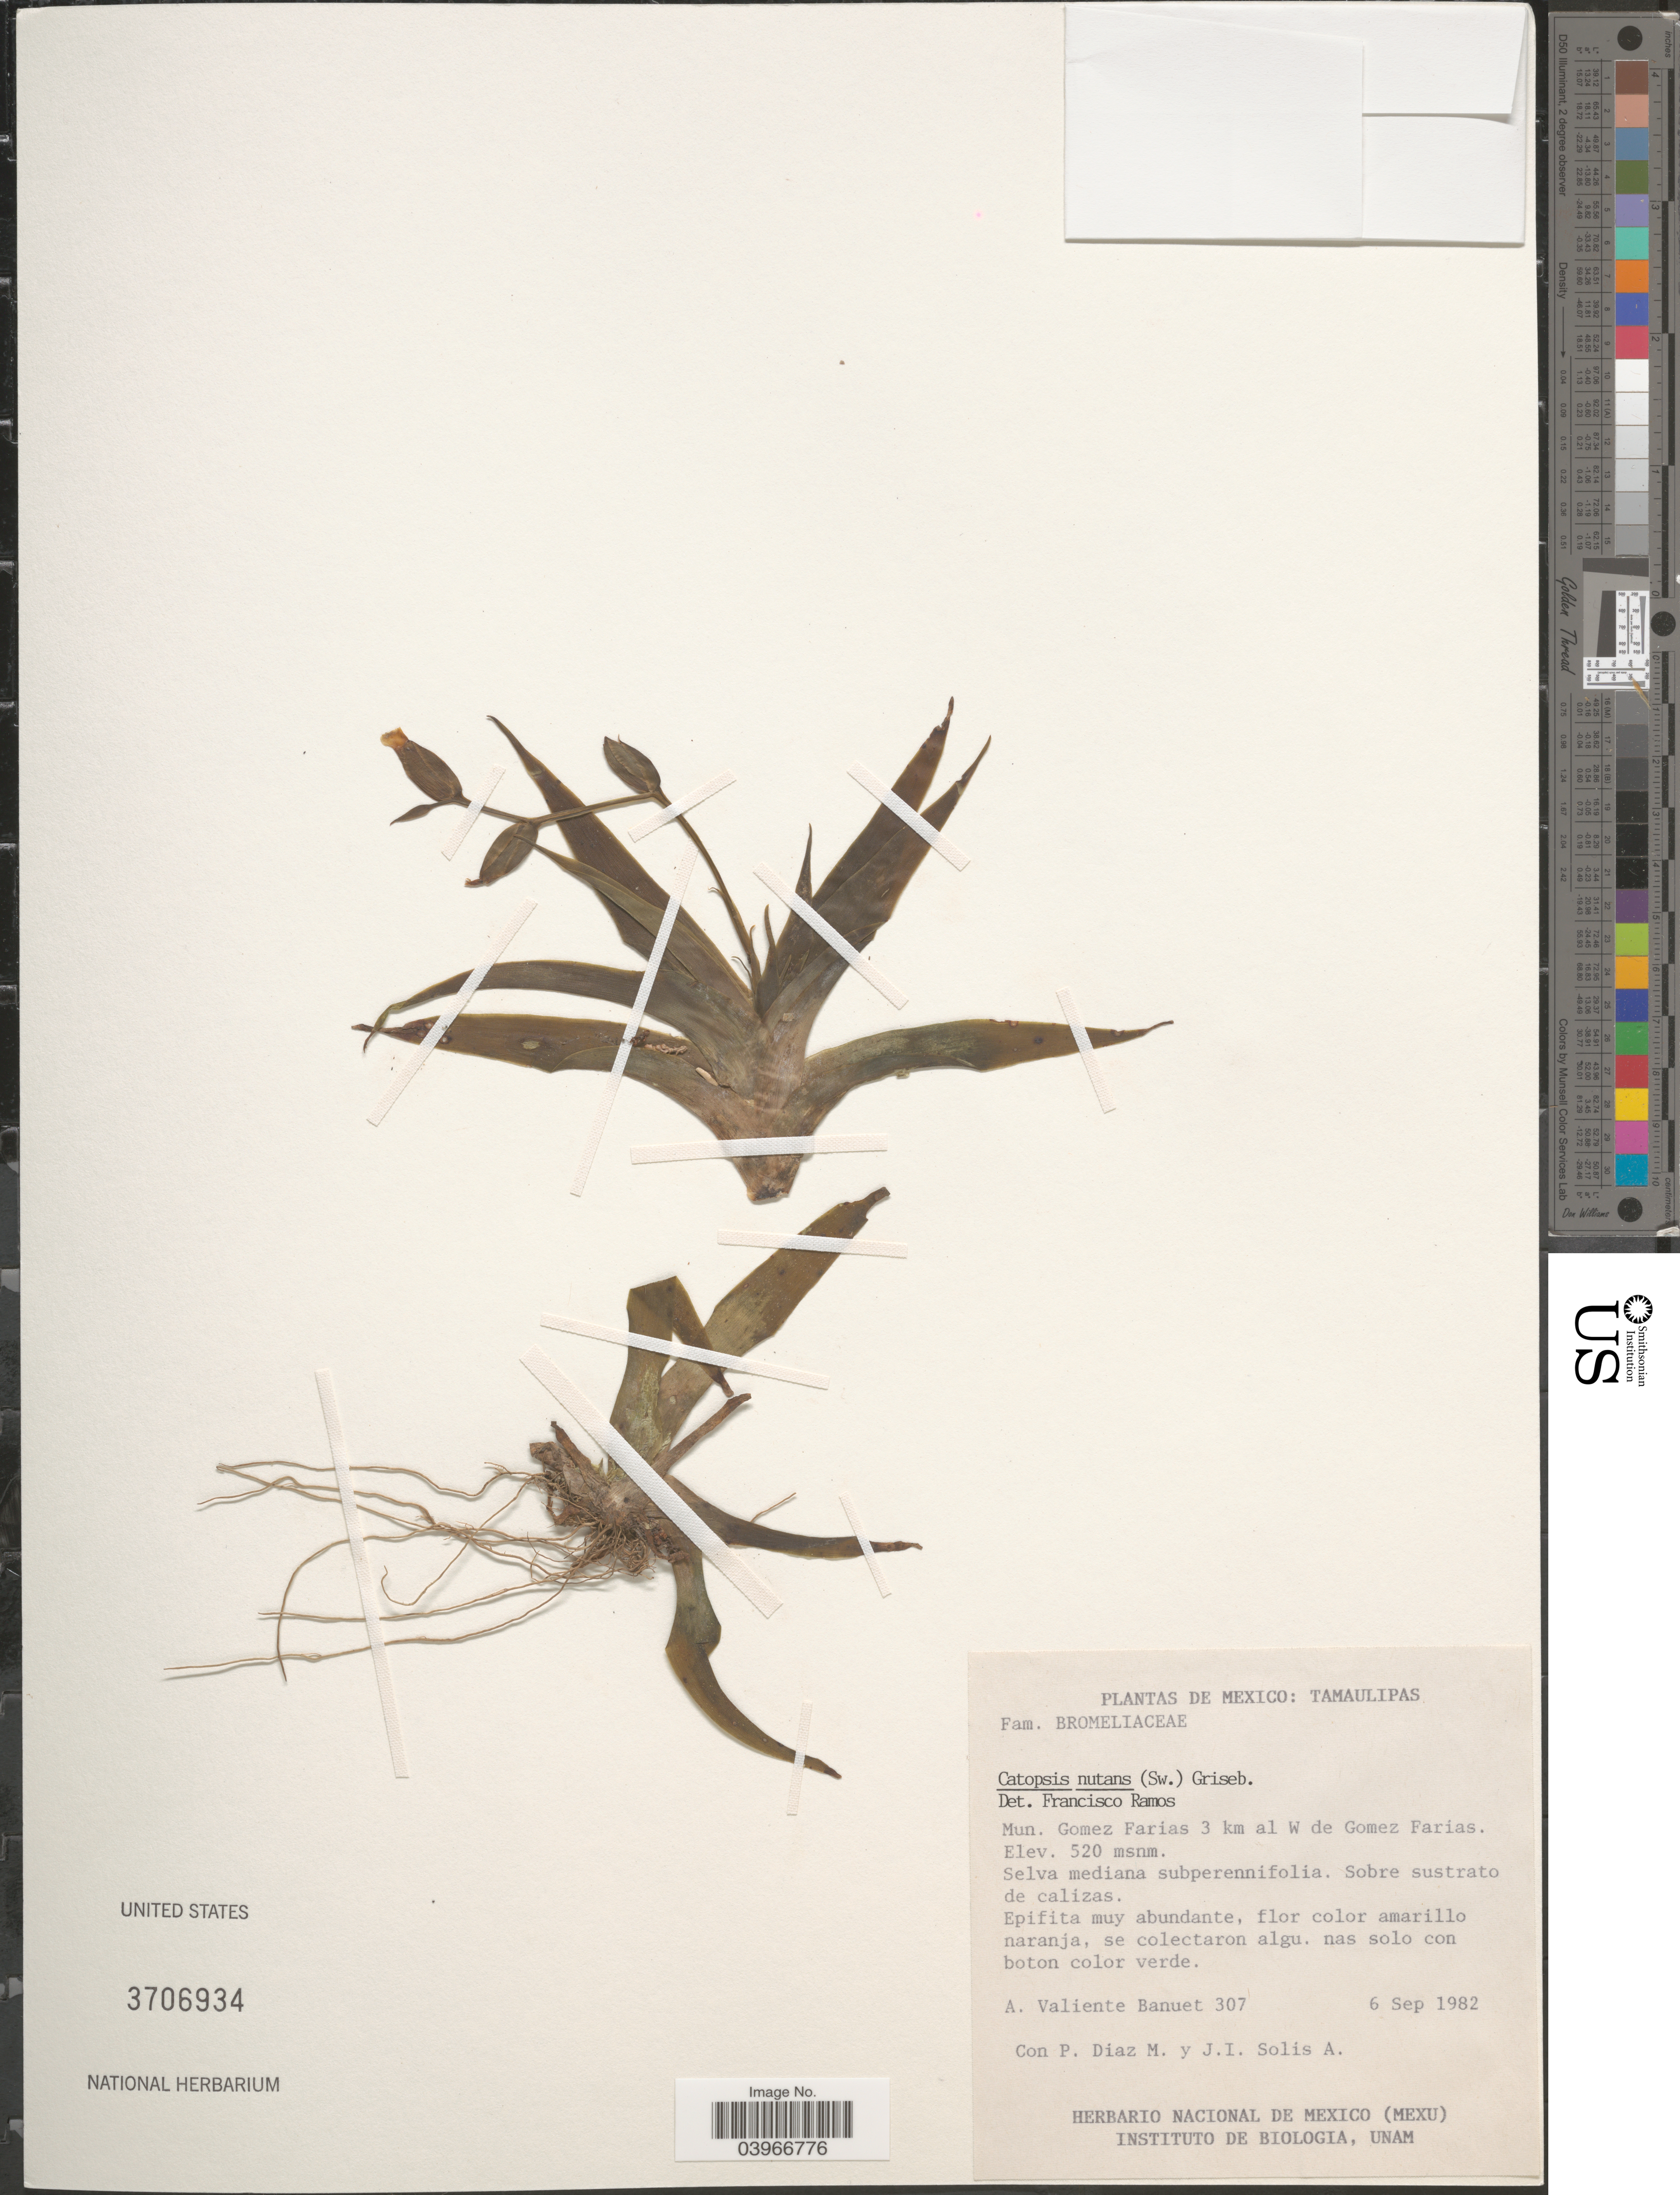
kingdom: Plantae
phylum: Tracheophyta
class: Liliopsida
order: Poales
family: Bromeliaceae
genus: Catopsis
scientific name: Catopsis nutans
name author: (Sw.) Griseb.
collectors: A. Valiente B., P. Diaz Maeda & J. I. Solis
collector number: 307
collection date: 1982-09-06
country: Mexico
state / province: Tamaulipas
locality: Mun. Gomez Farias 3 km al W de Gomez Farias.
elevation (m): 520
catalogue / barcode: US 3706934